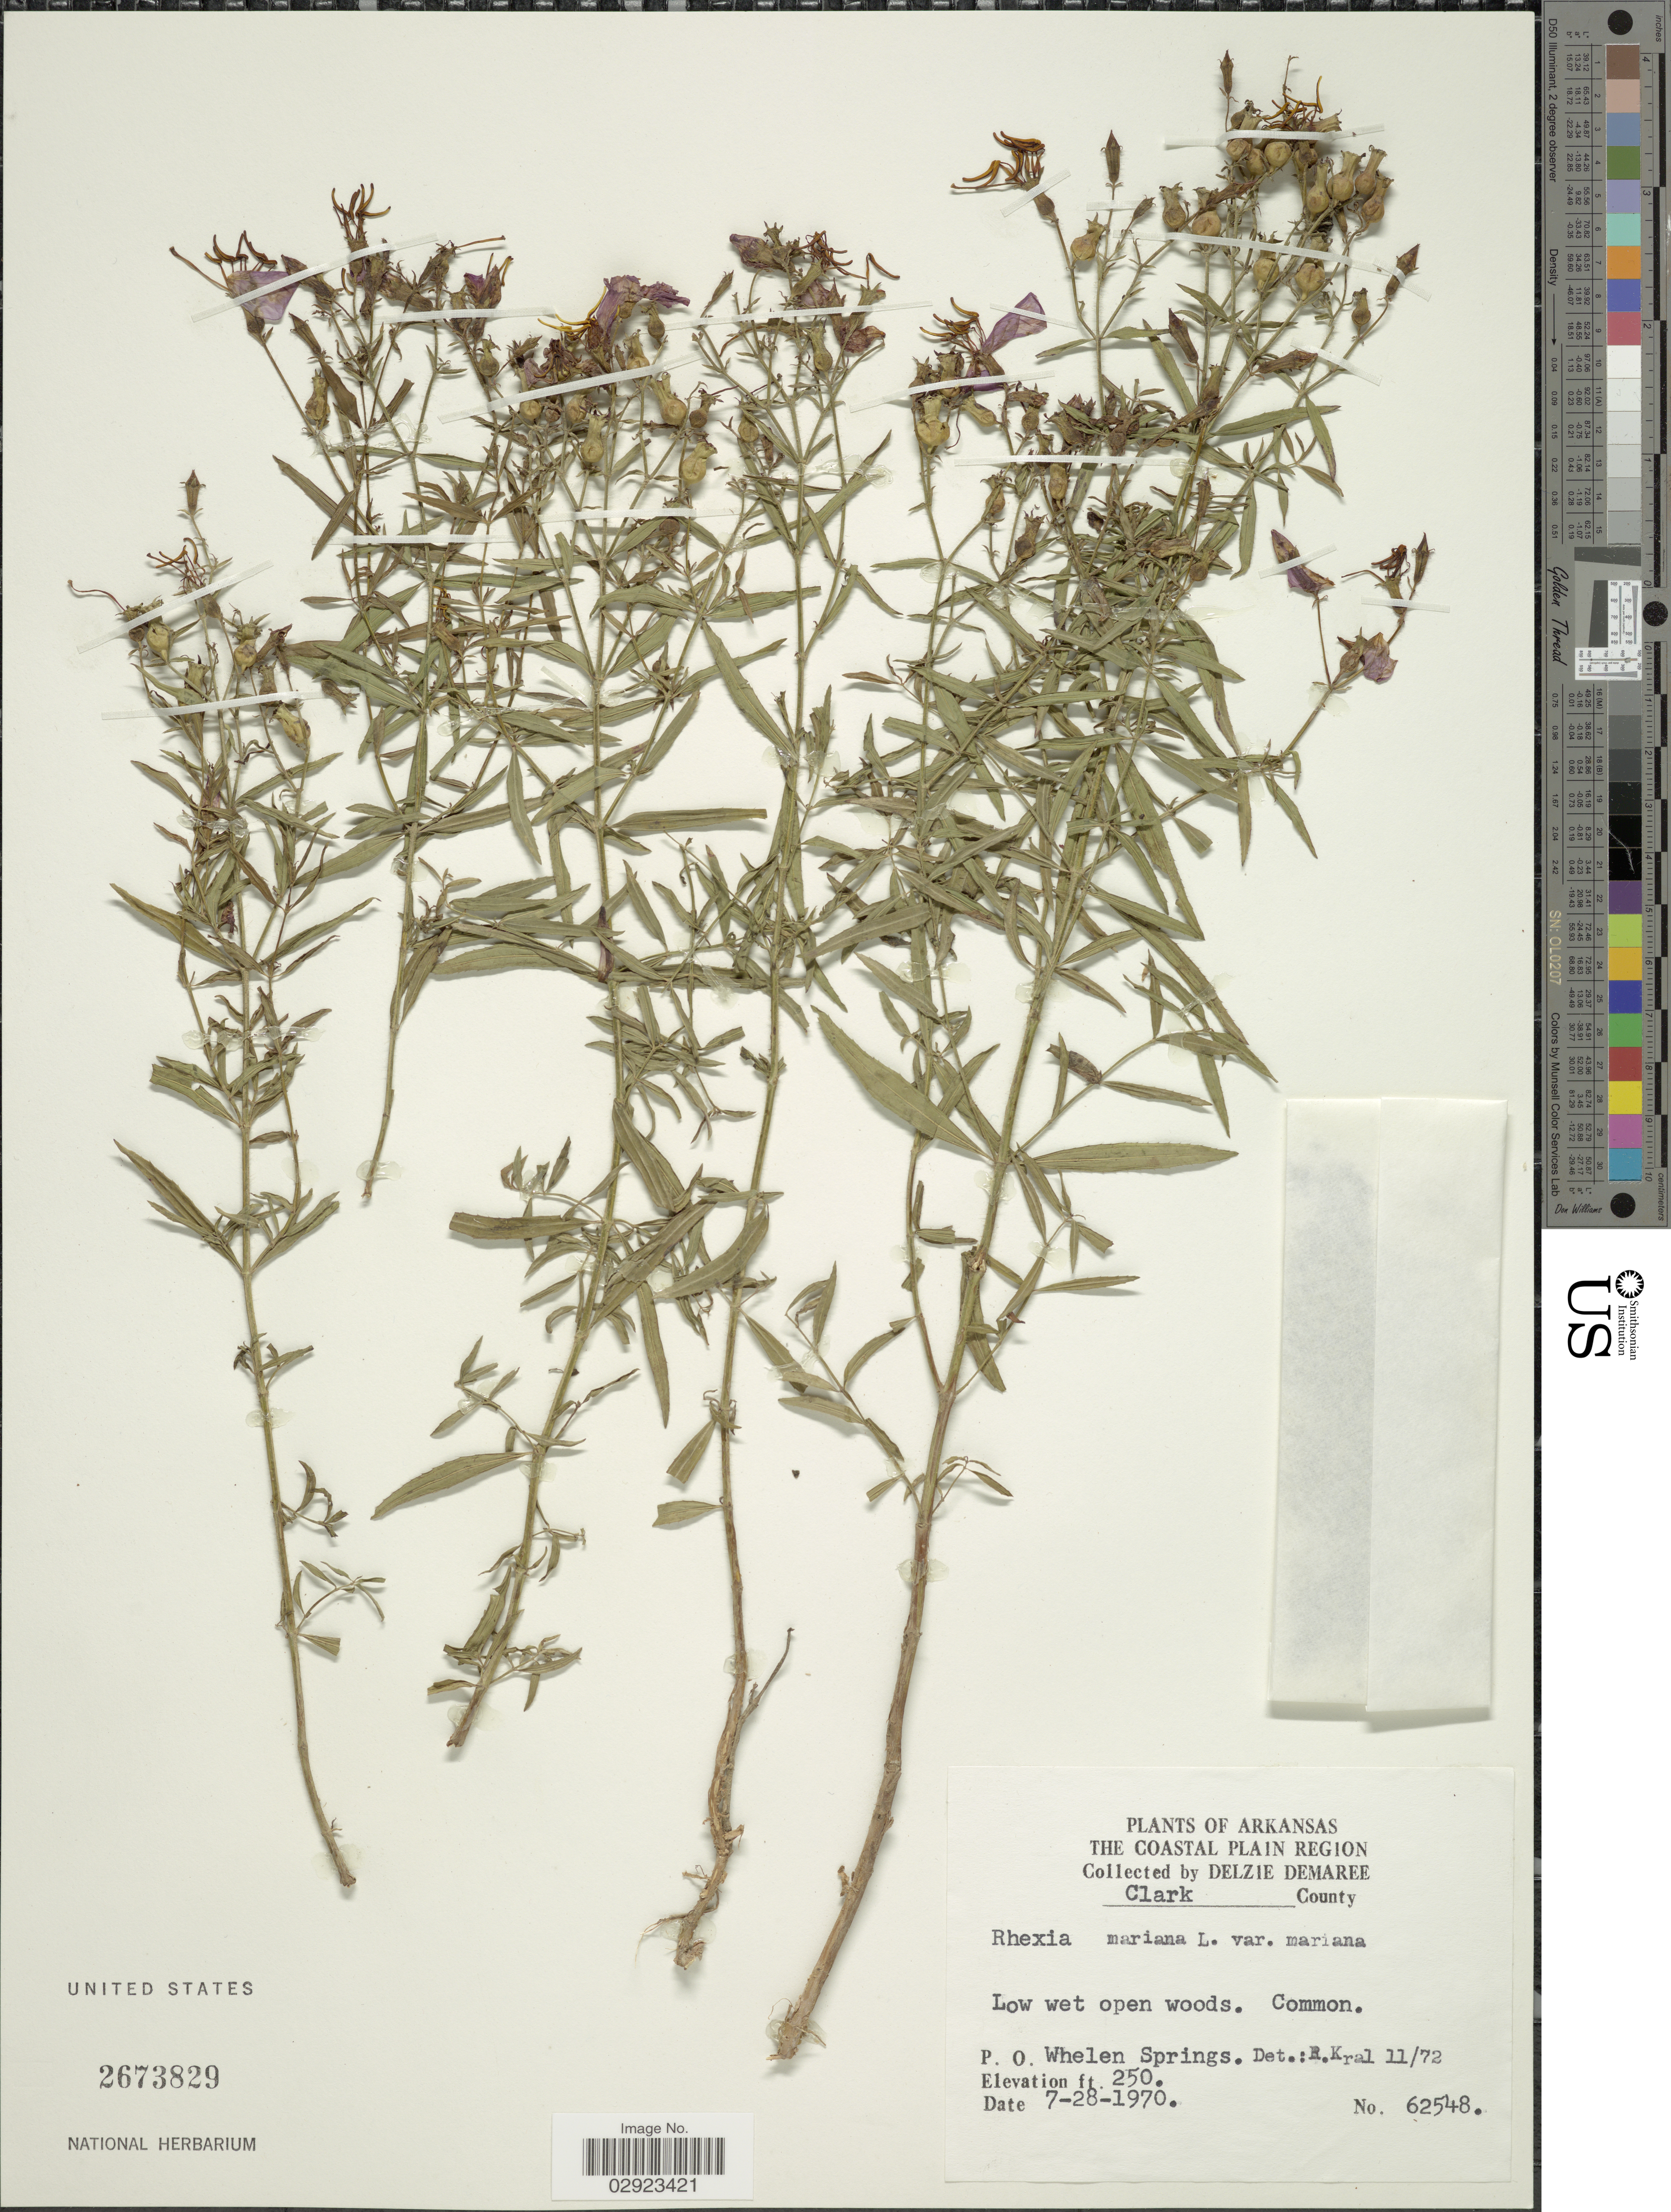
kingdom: Plantae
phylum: Tracheophyta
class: Magnoliopsida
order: Myrtales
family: Melastomataceae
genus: Rhexia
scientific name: Rhexia mariana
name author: L.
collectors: D. Damaree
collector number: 62548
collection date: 1970-07-28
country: United States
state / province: Arkansas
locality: Coastal Plaine Region, Clark County, P.O. Whelen Springs.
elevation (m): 76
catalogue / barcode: US 2673829